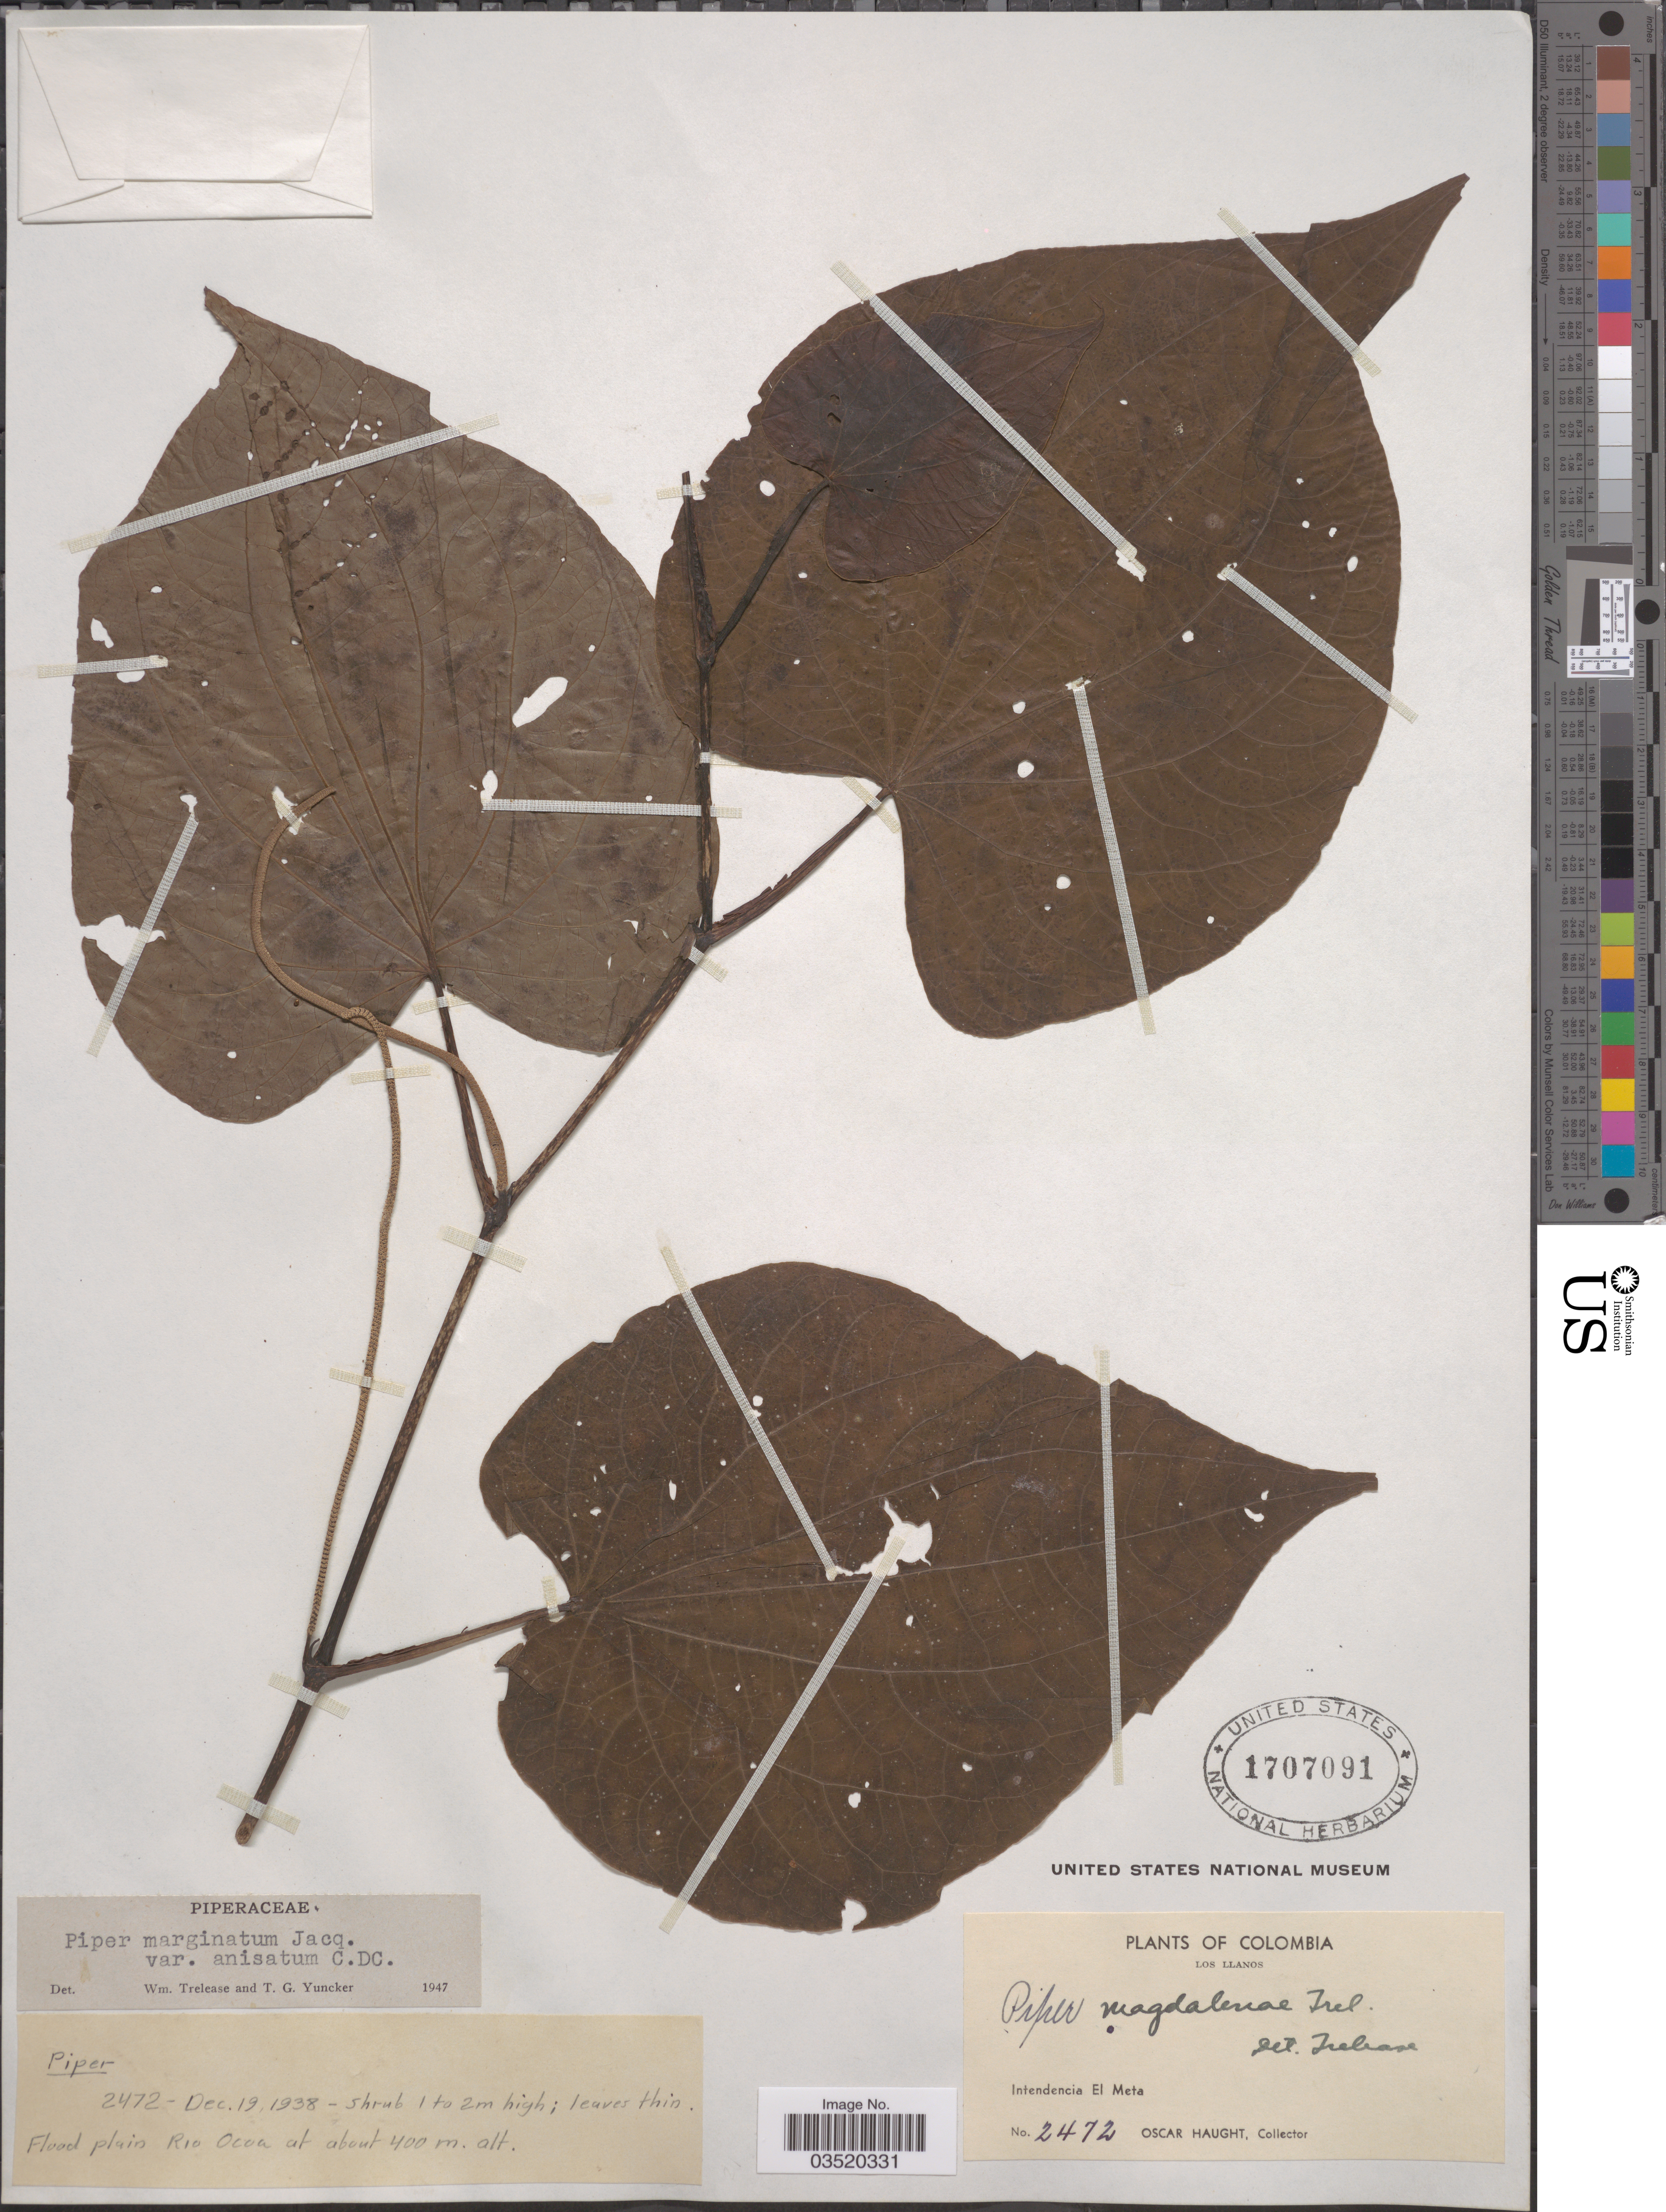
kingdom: Plantae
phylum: Tracheophyta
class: Magnoliopsida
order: Piperales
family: Piperaceae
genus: Piper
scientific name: Piper marginatum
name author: Jacq.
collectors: O. Haught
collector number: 2472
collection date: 1938-12-19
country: Colombia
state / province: Meta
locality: Flood plain Rio Ocoa. Los Llanos. Intendencia El Meta.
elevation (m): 400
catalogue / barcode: US 1707091